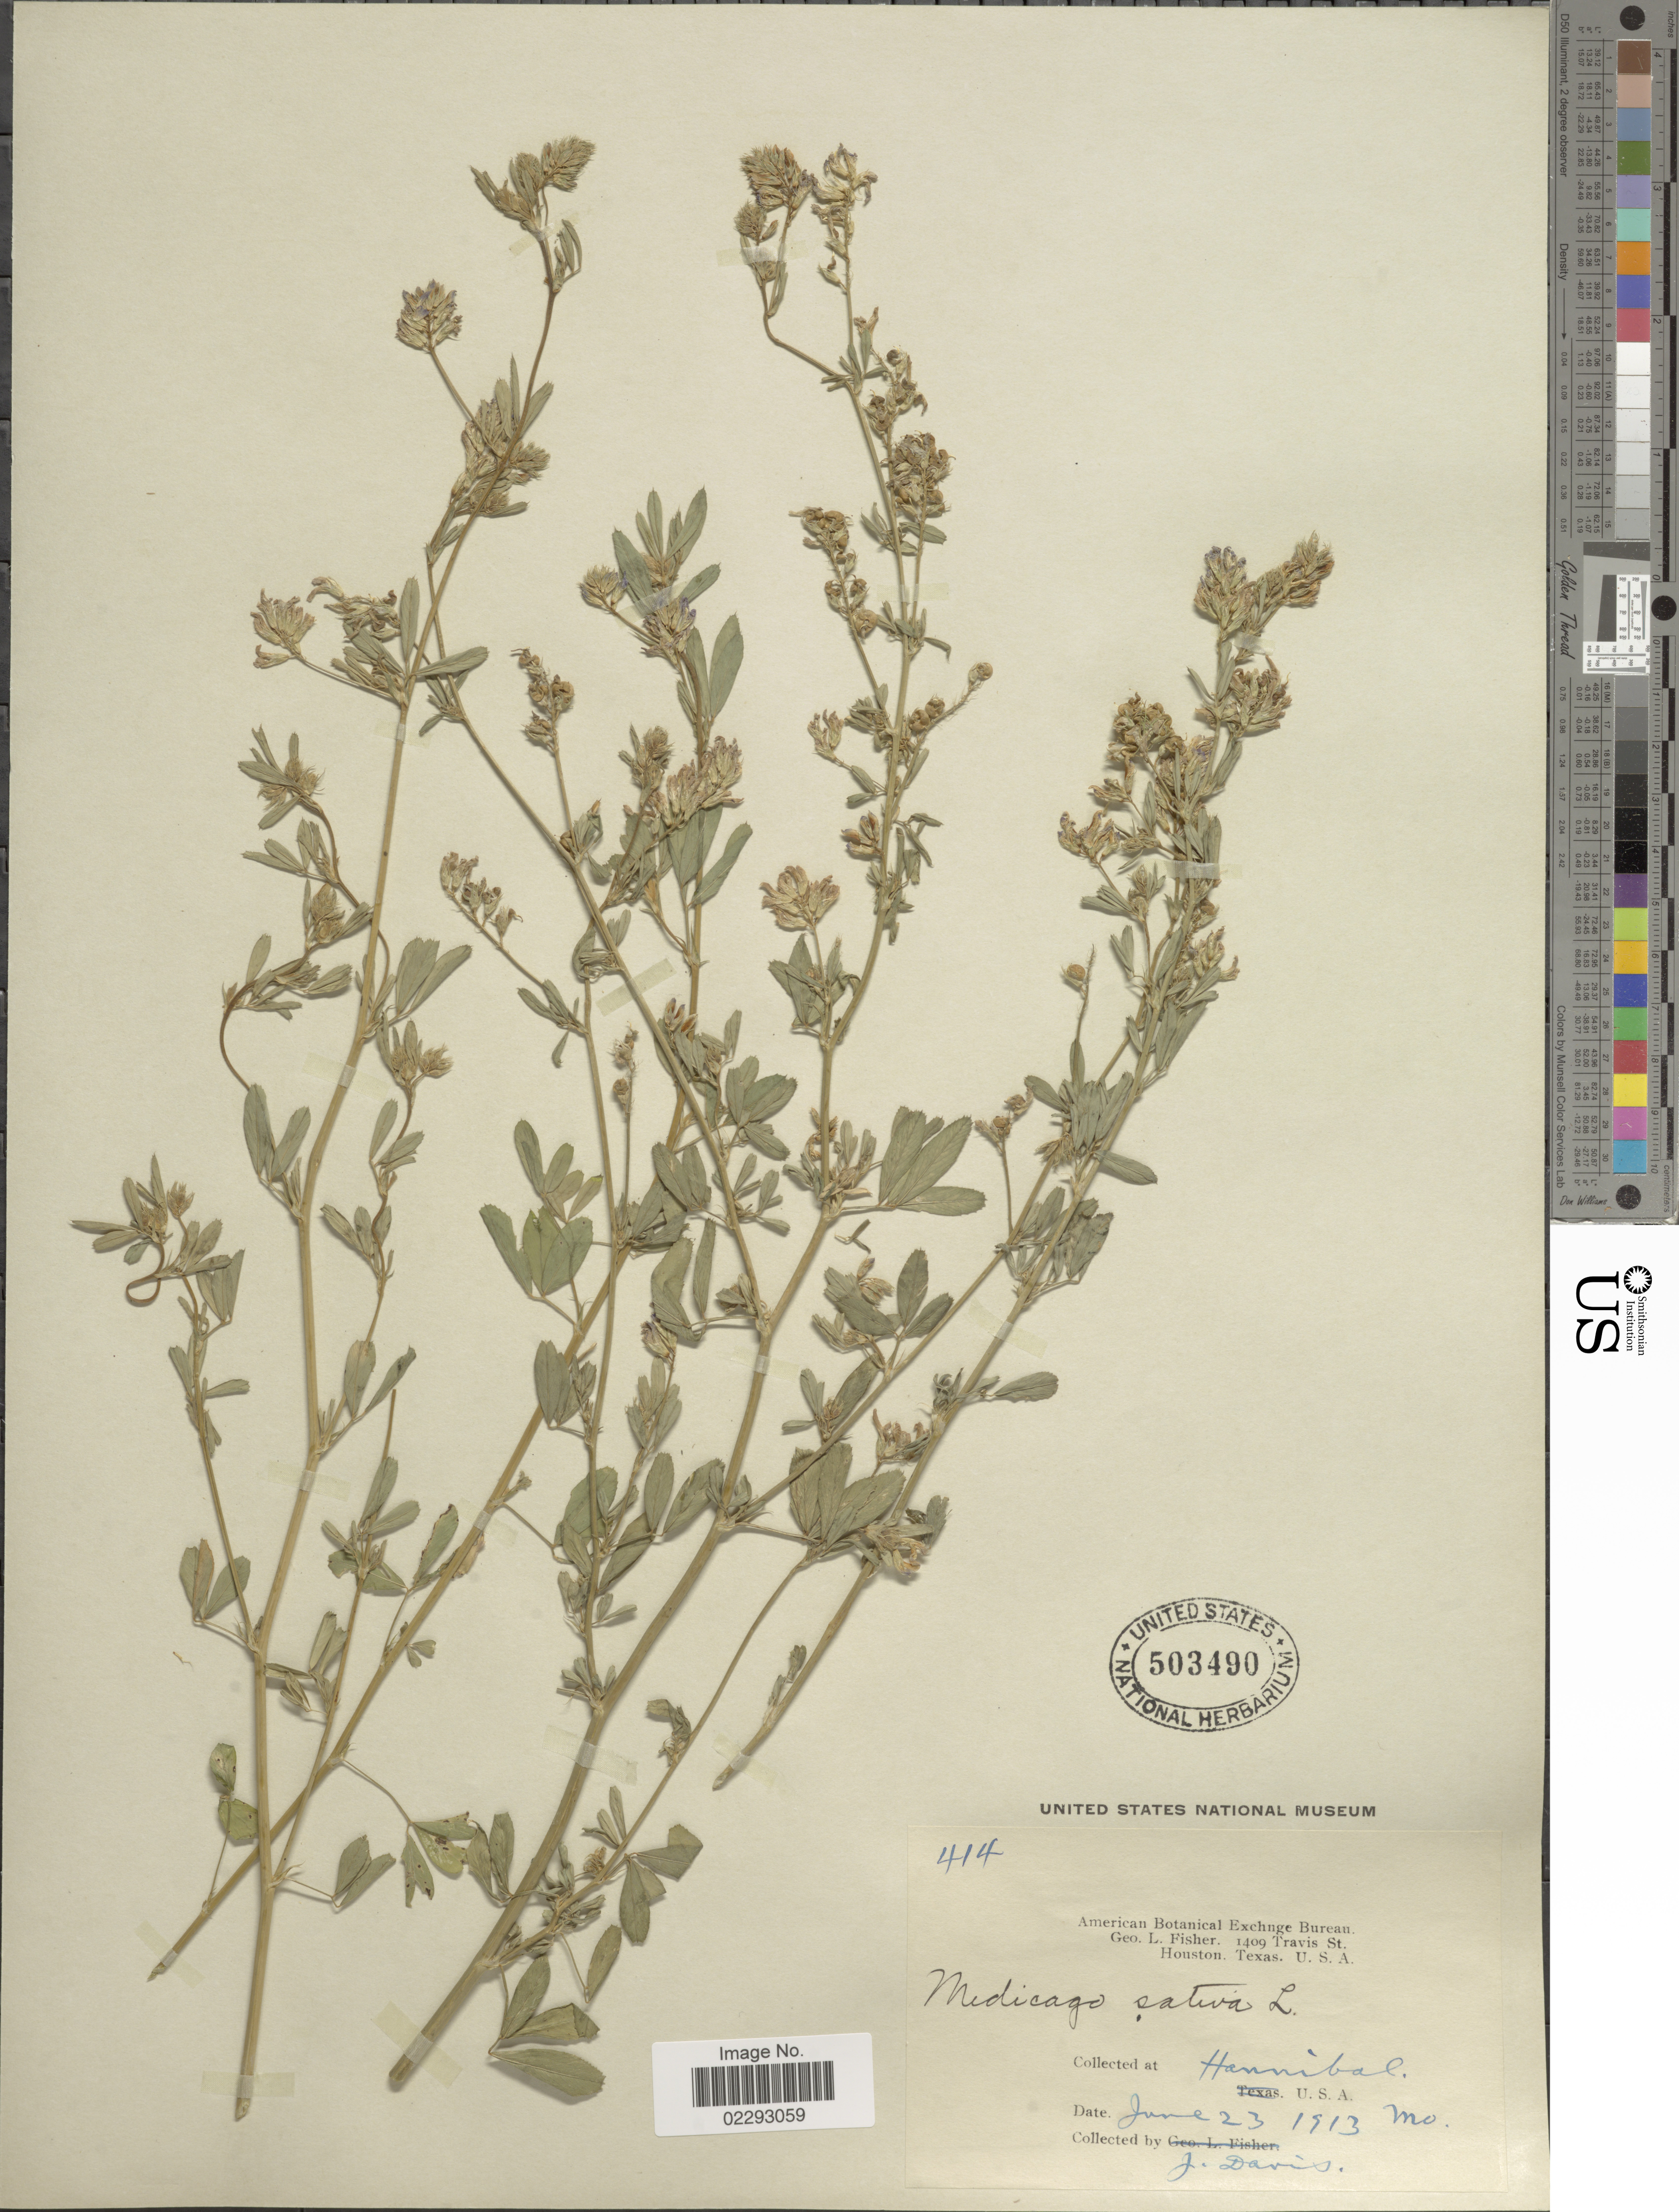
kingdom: Plantae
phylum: Tracheophyta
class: Magnoliopsida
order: Fabales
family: Fabaceae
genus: Medicago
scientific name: Medicago sativa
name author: L.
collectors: J. Davis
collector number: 414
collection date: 1913-06-23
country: United States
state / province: Missouri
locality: Hannibal, U.S.A. Mo.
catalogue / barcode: US 503490